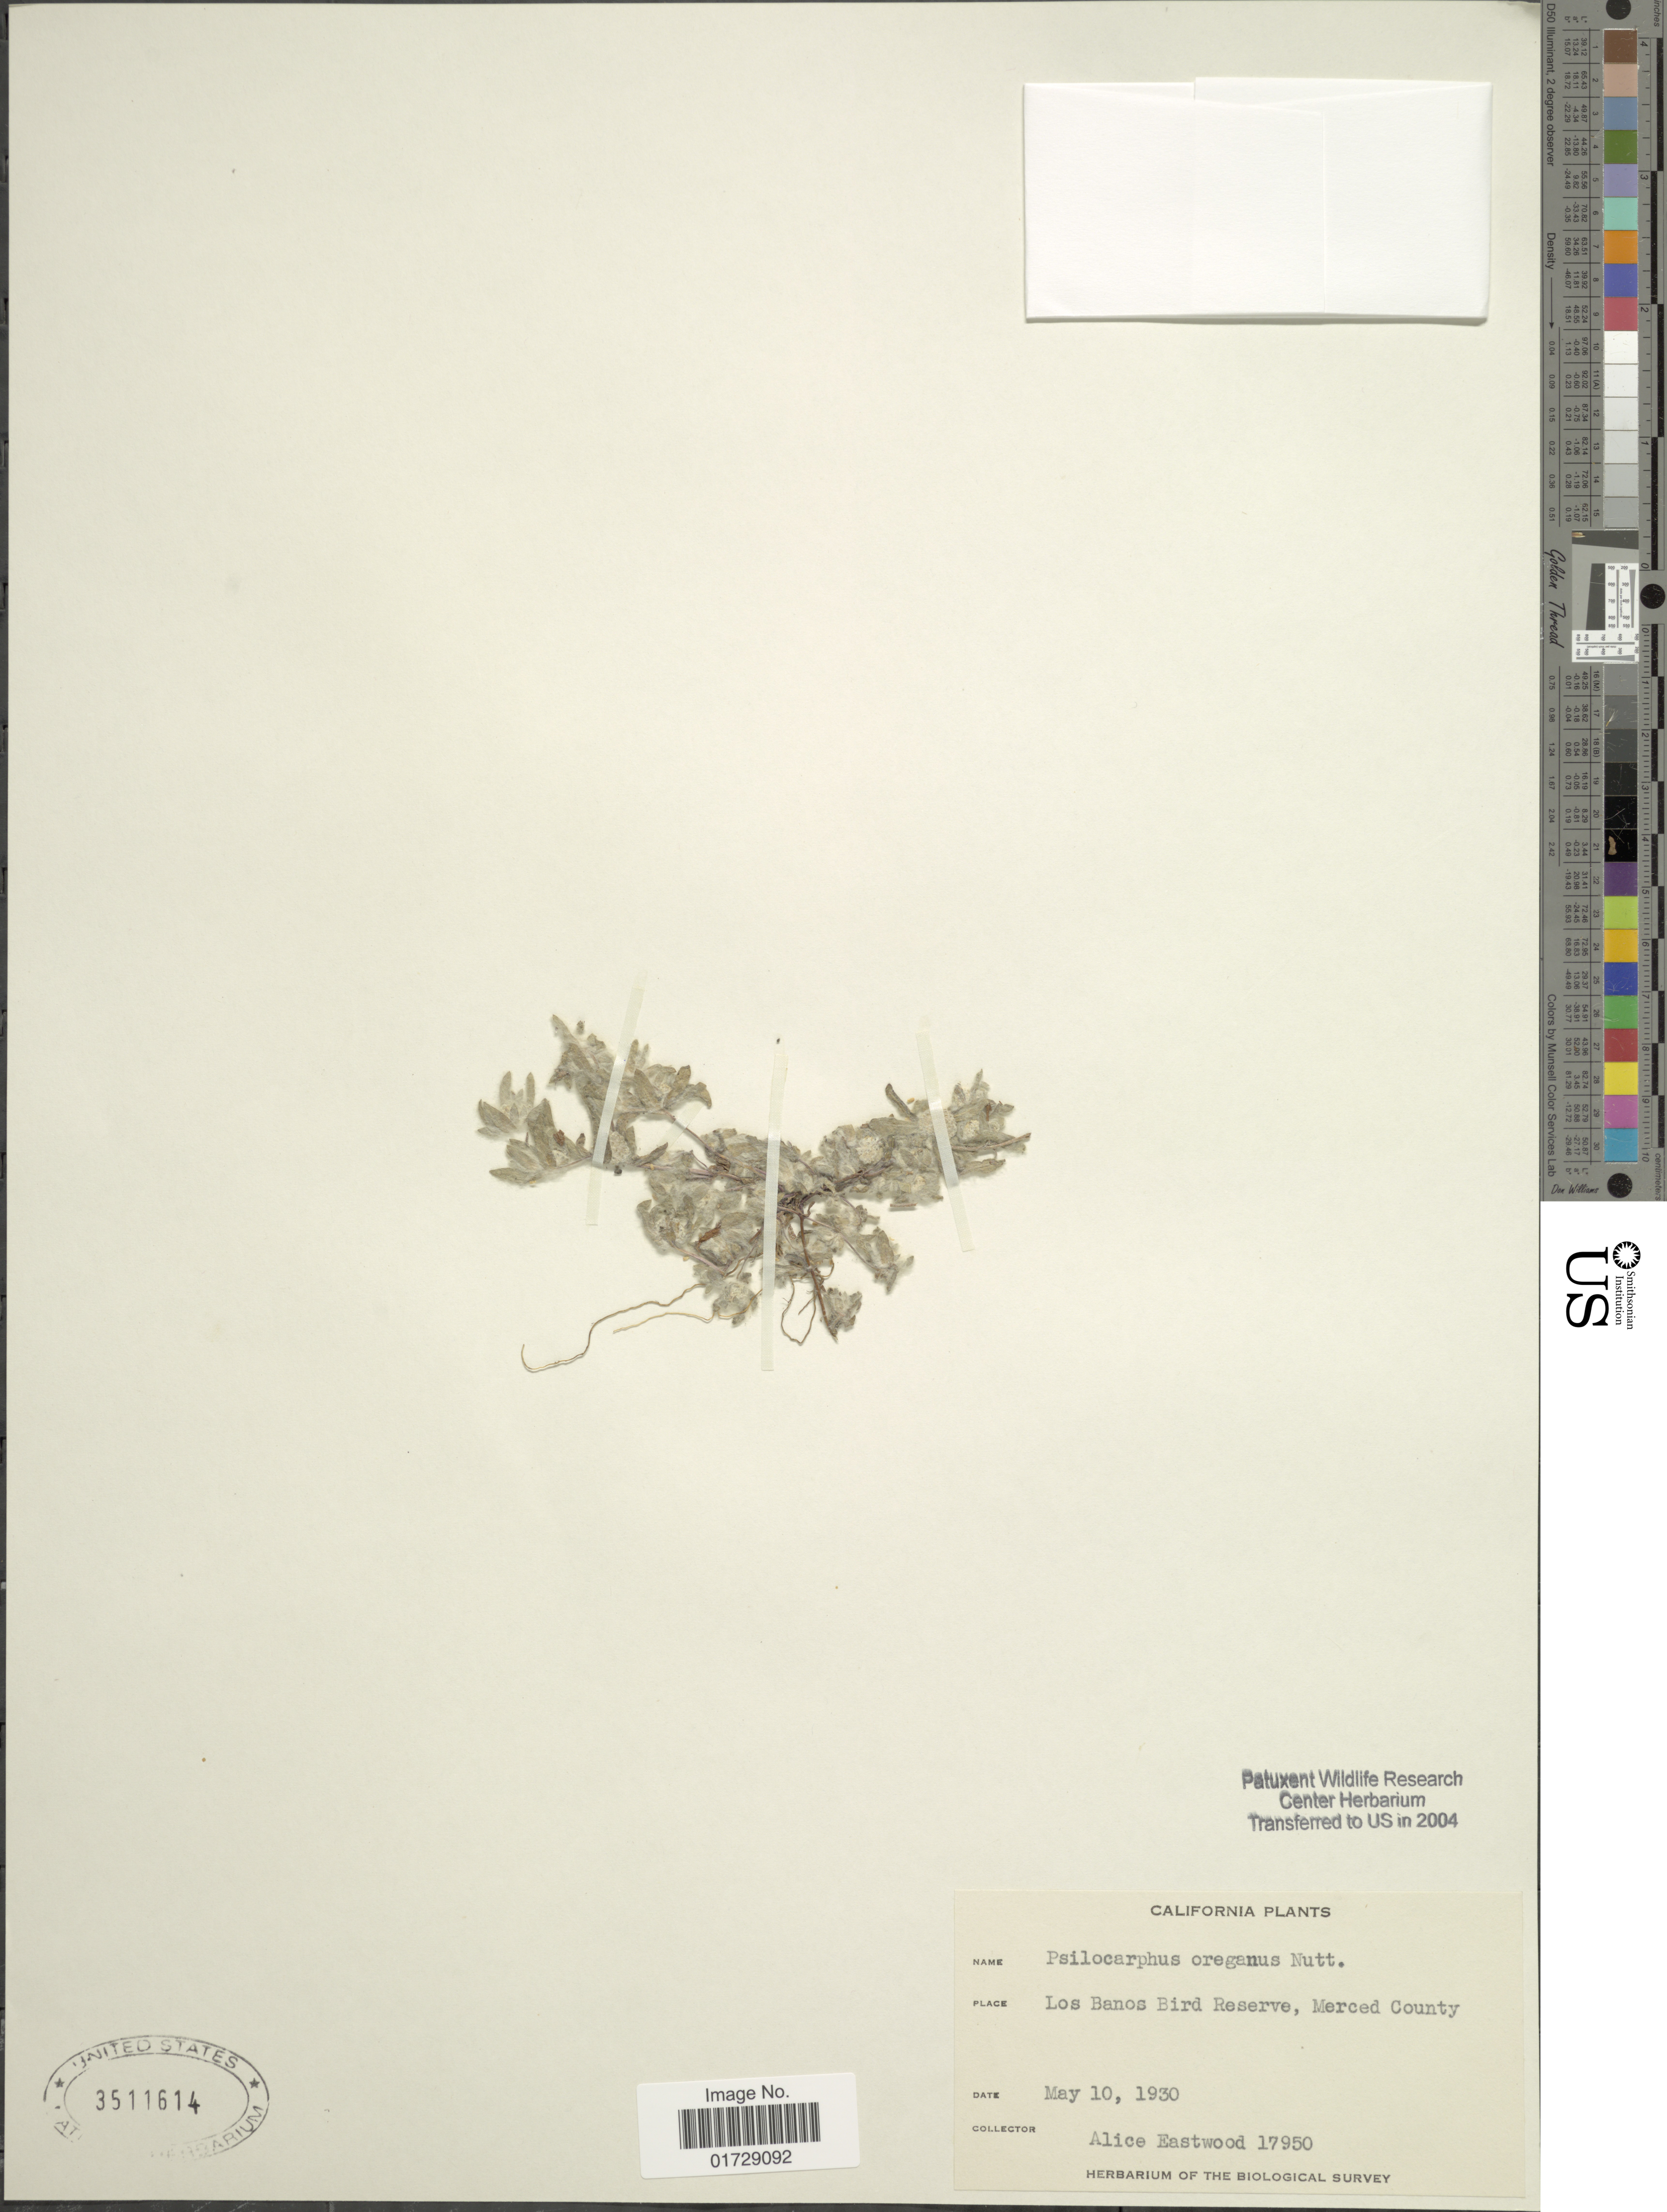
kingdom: Plantae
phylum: Tracheophyta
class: Magnoliopsida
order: Asterales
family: Asteraceae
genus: Psilocarphus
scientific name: Psilocarphus oregonus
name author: Nutt.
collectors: A. Eastwood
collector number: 17950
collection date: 1930-05-10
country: United States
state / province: California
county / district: Merced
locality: Los Banos Bird Reserve, Merced County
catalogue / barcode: US 3511614